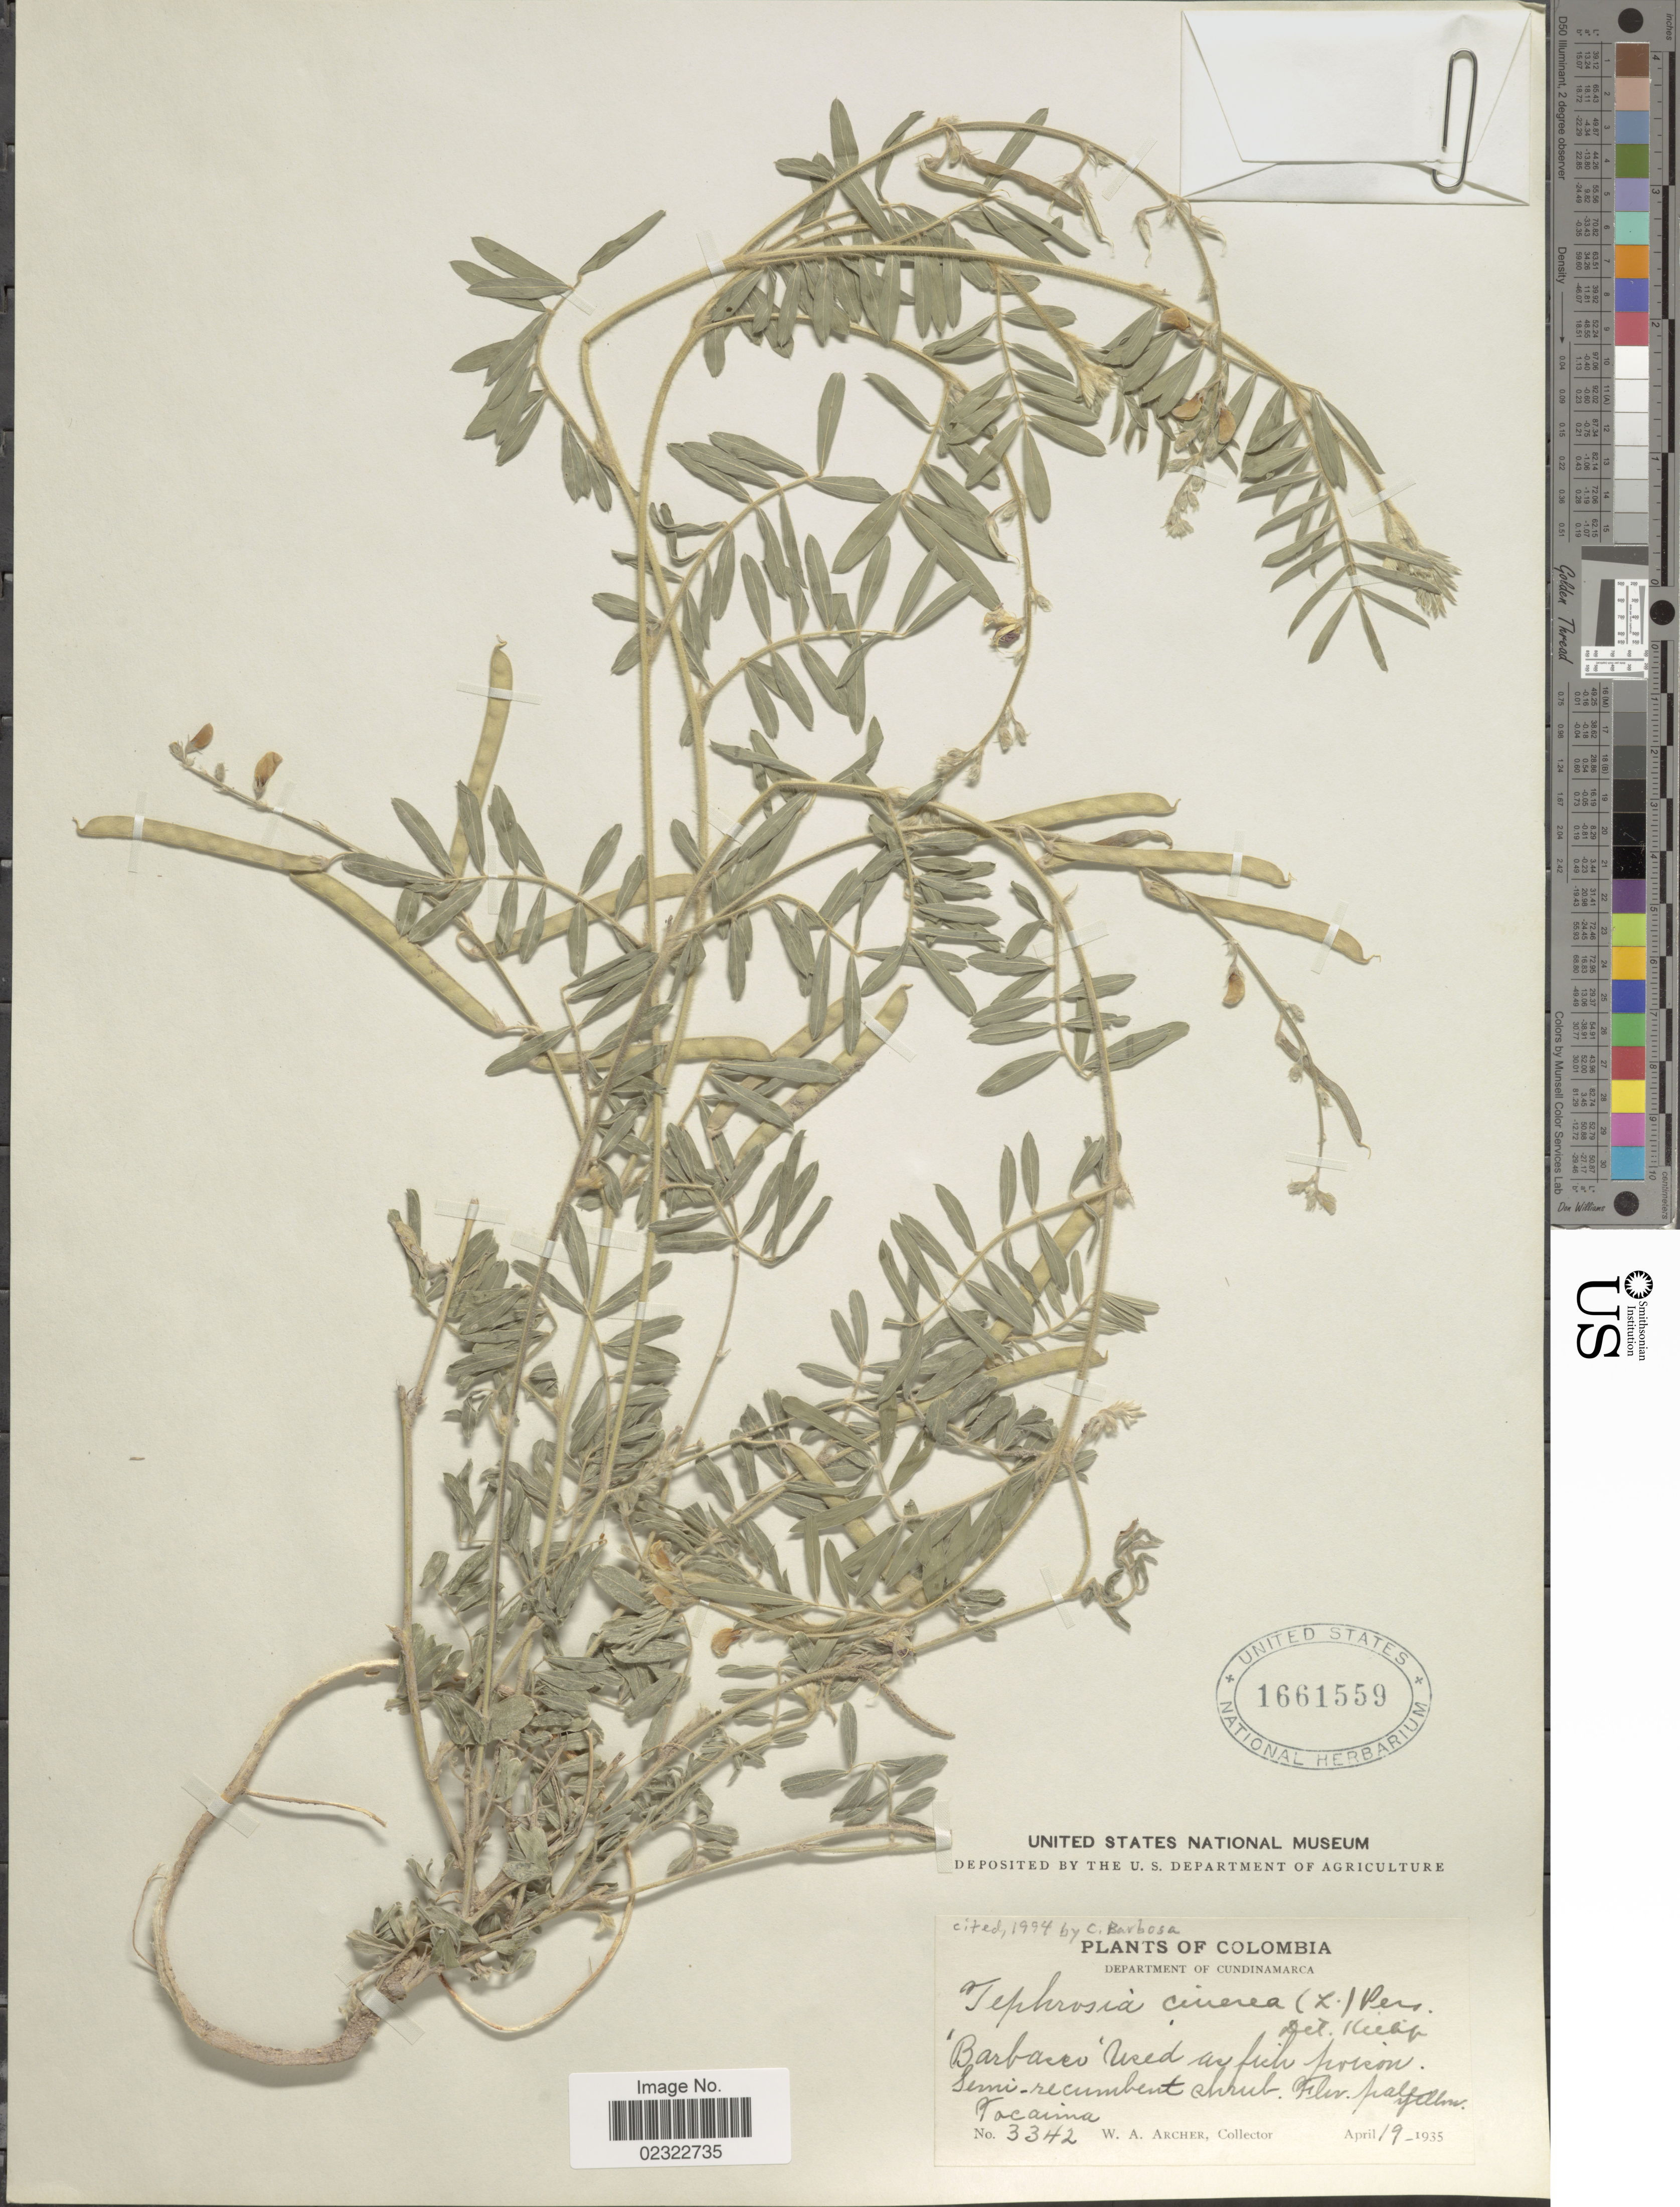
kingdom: Plantae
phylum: Tracheophyta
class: Magnoliopsida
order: Fabales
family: Fabaceae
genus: Tephrosia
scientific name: Tephrosia cinerea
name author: (L.) Pers.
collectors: W. A. Archer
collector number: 3342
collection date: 1935-04-19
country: Colombia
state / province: Cundinamarca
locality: Tacaima.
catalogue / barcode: US 1661559